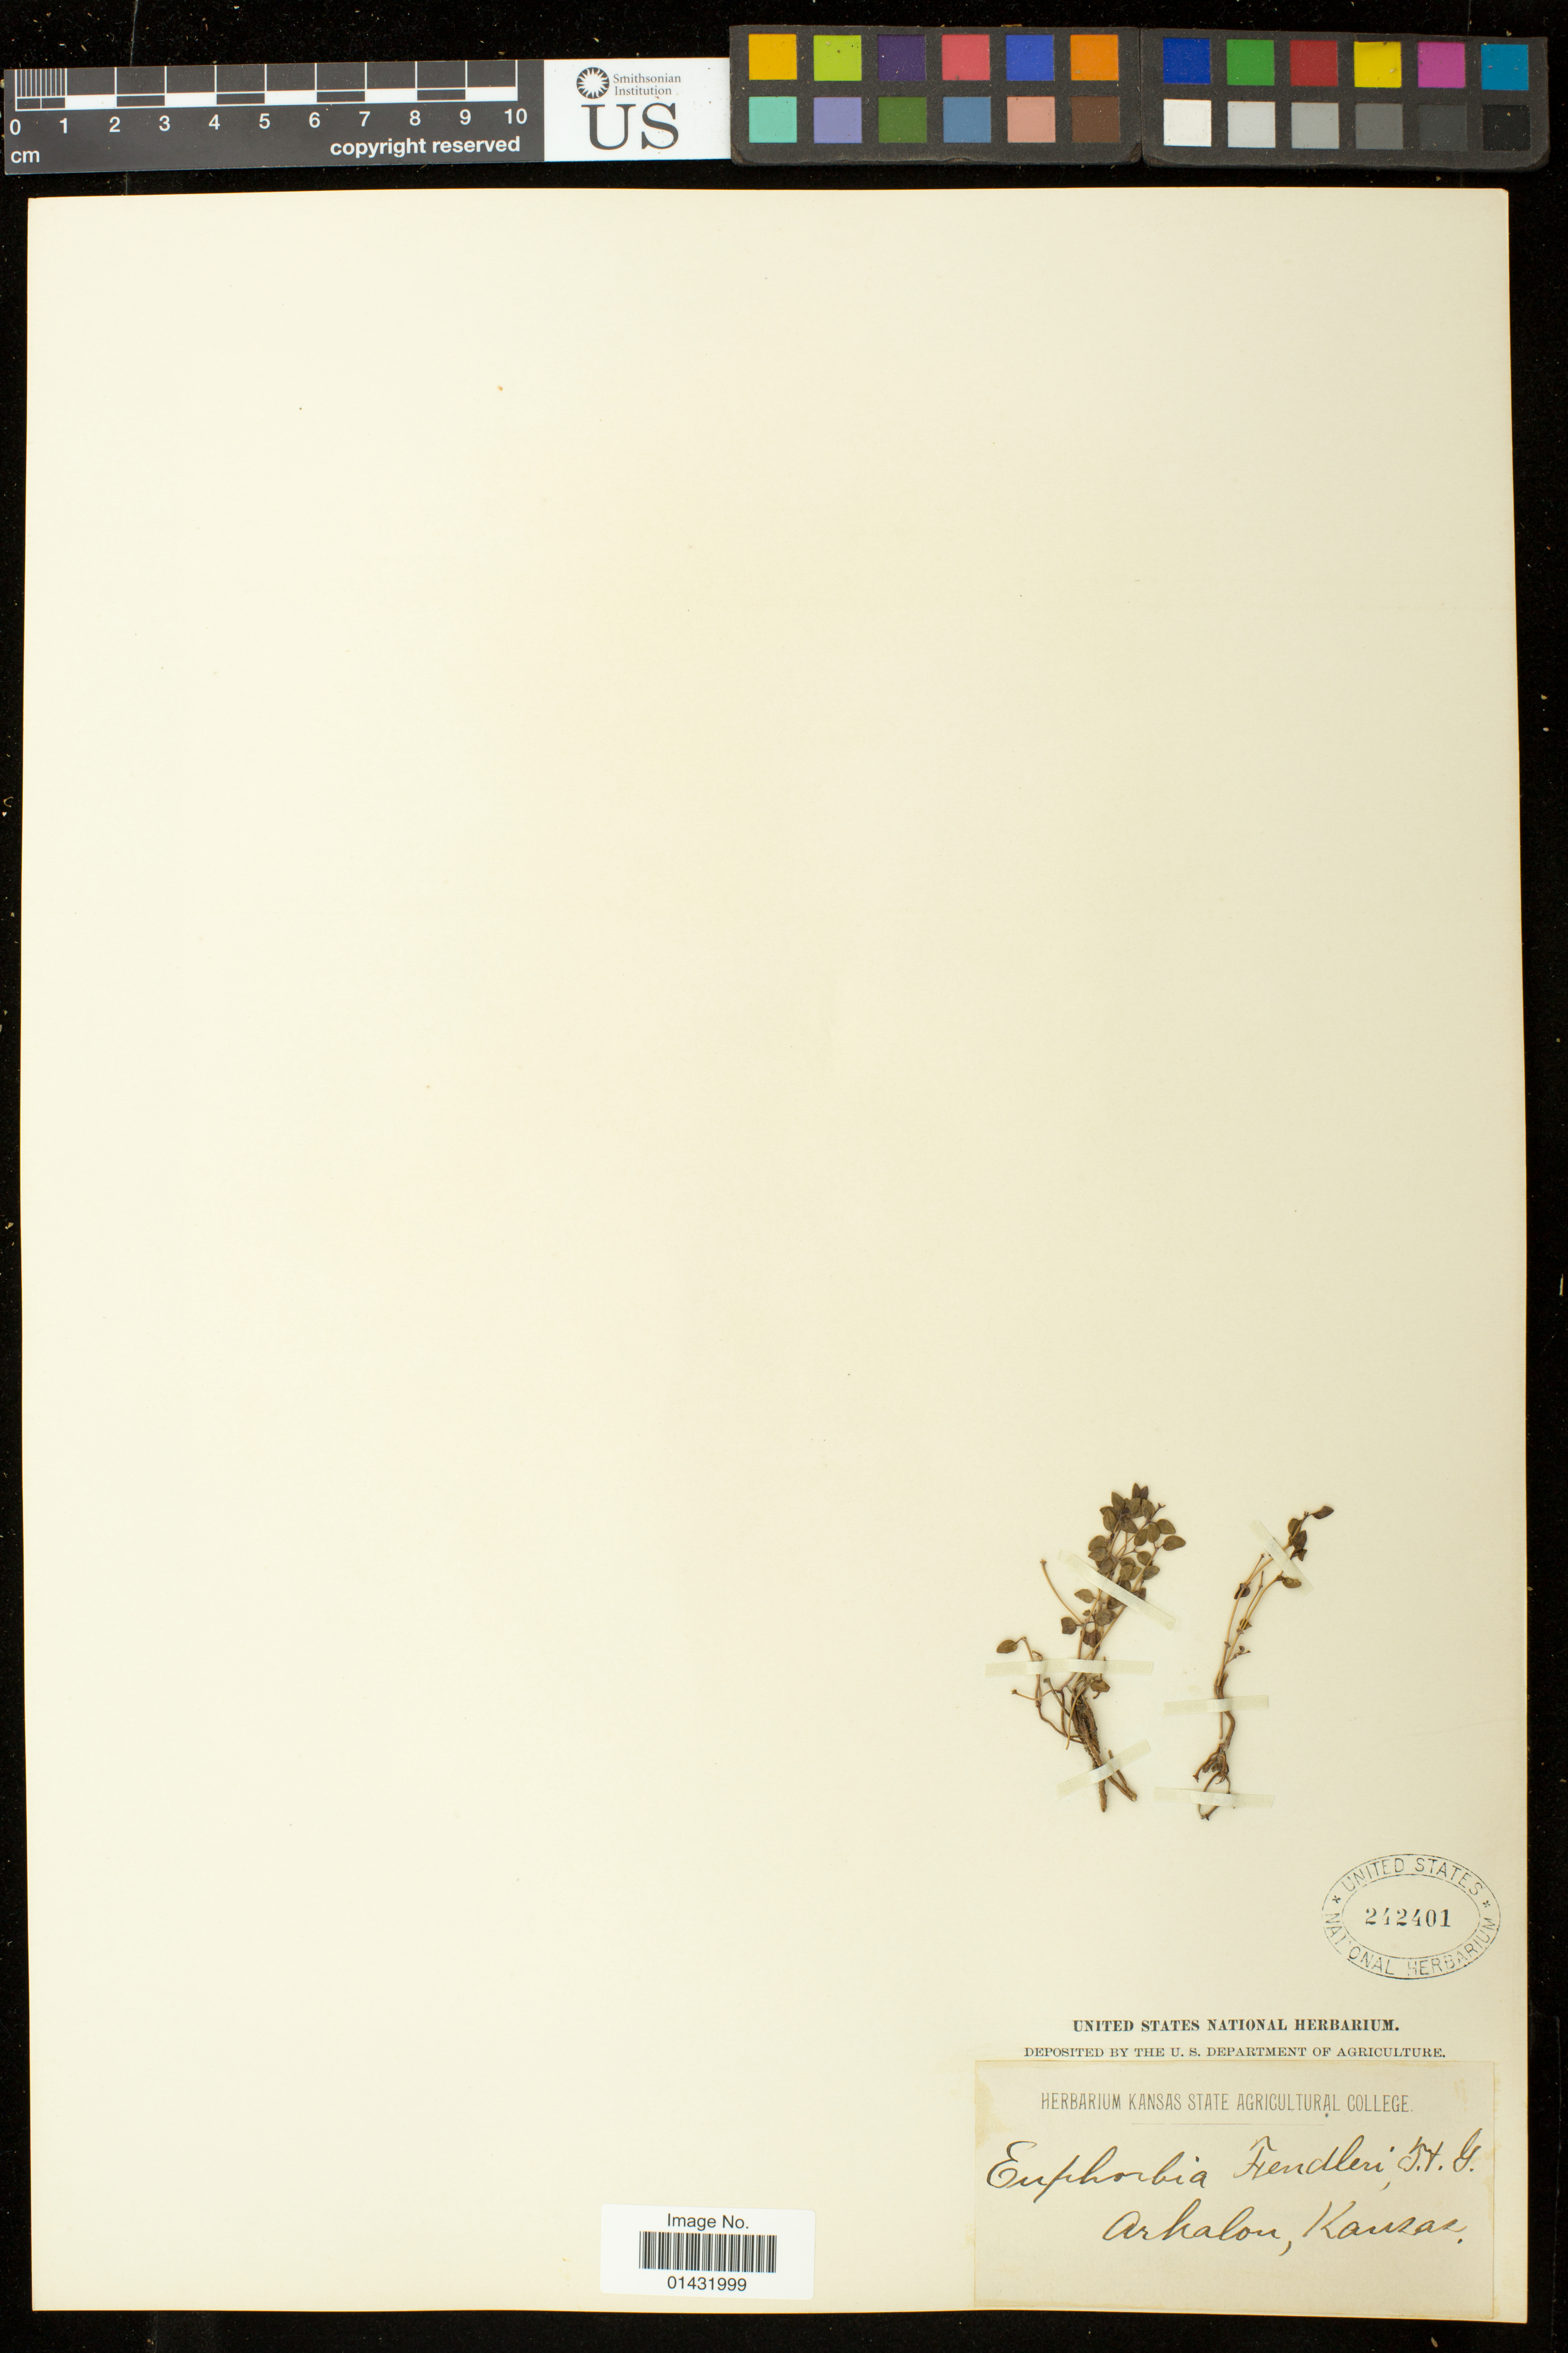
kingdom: Plantae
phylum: Tracheophyta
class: Magnoliopsida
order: Malpighiales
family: Euphorbiaceae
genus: Euphorbia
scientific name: Euphorbia fendleri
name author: Torr. & A. Gray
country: United States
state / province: Kansas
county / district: Seward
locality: Arkalon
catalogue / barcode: US 242401